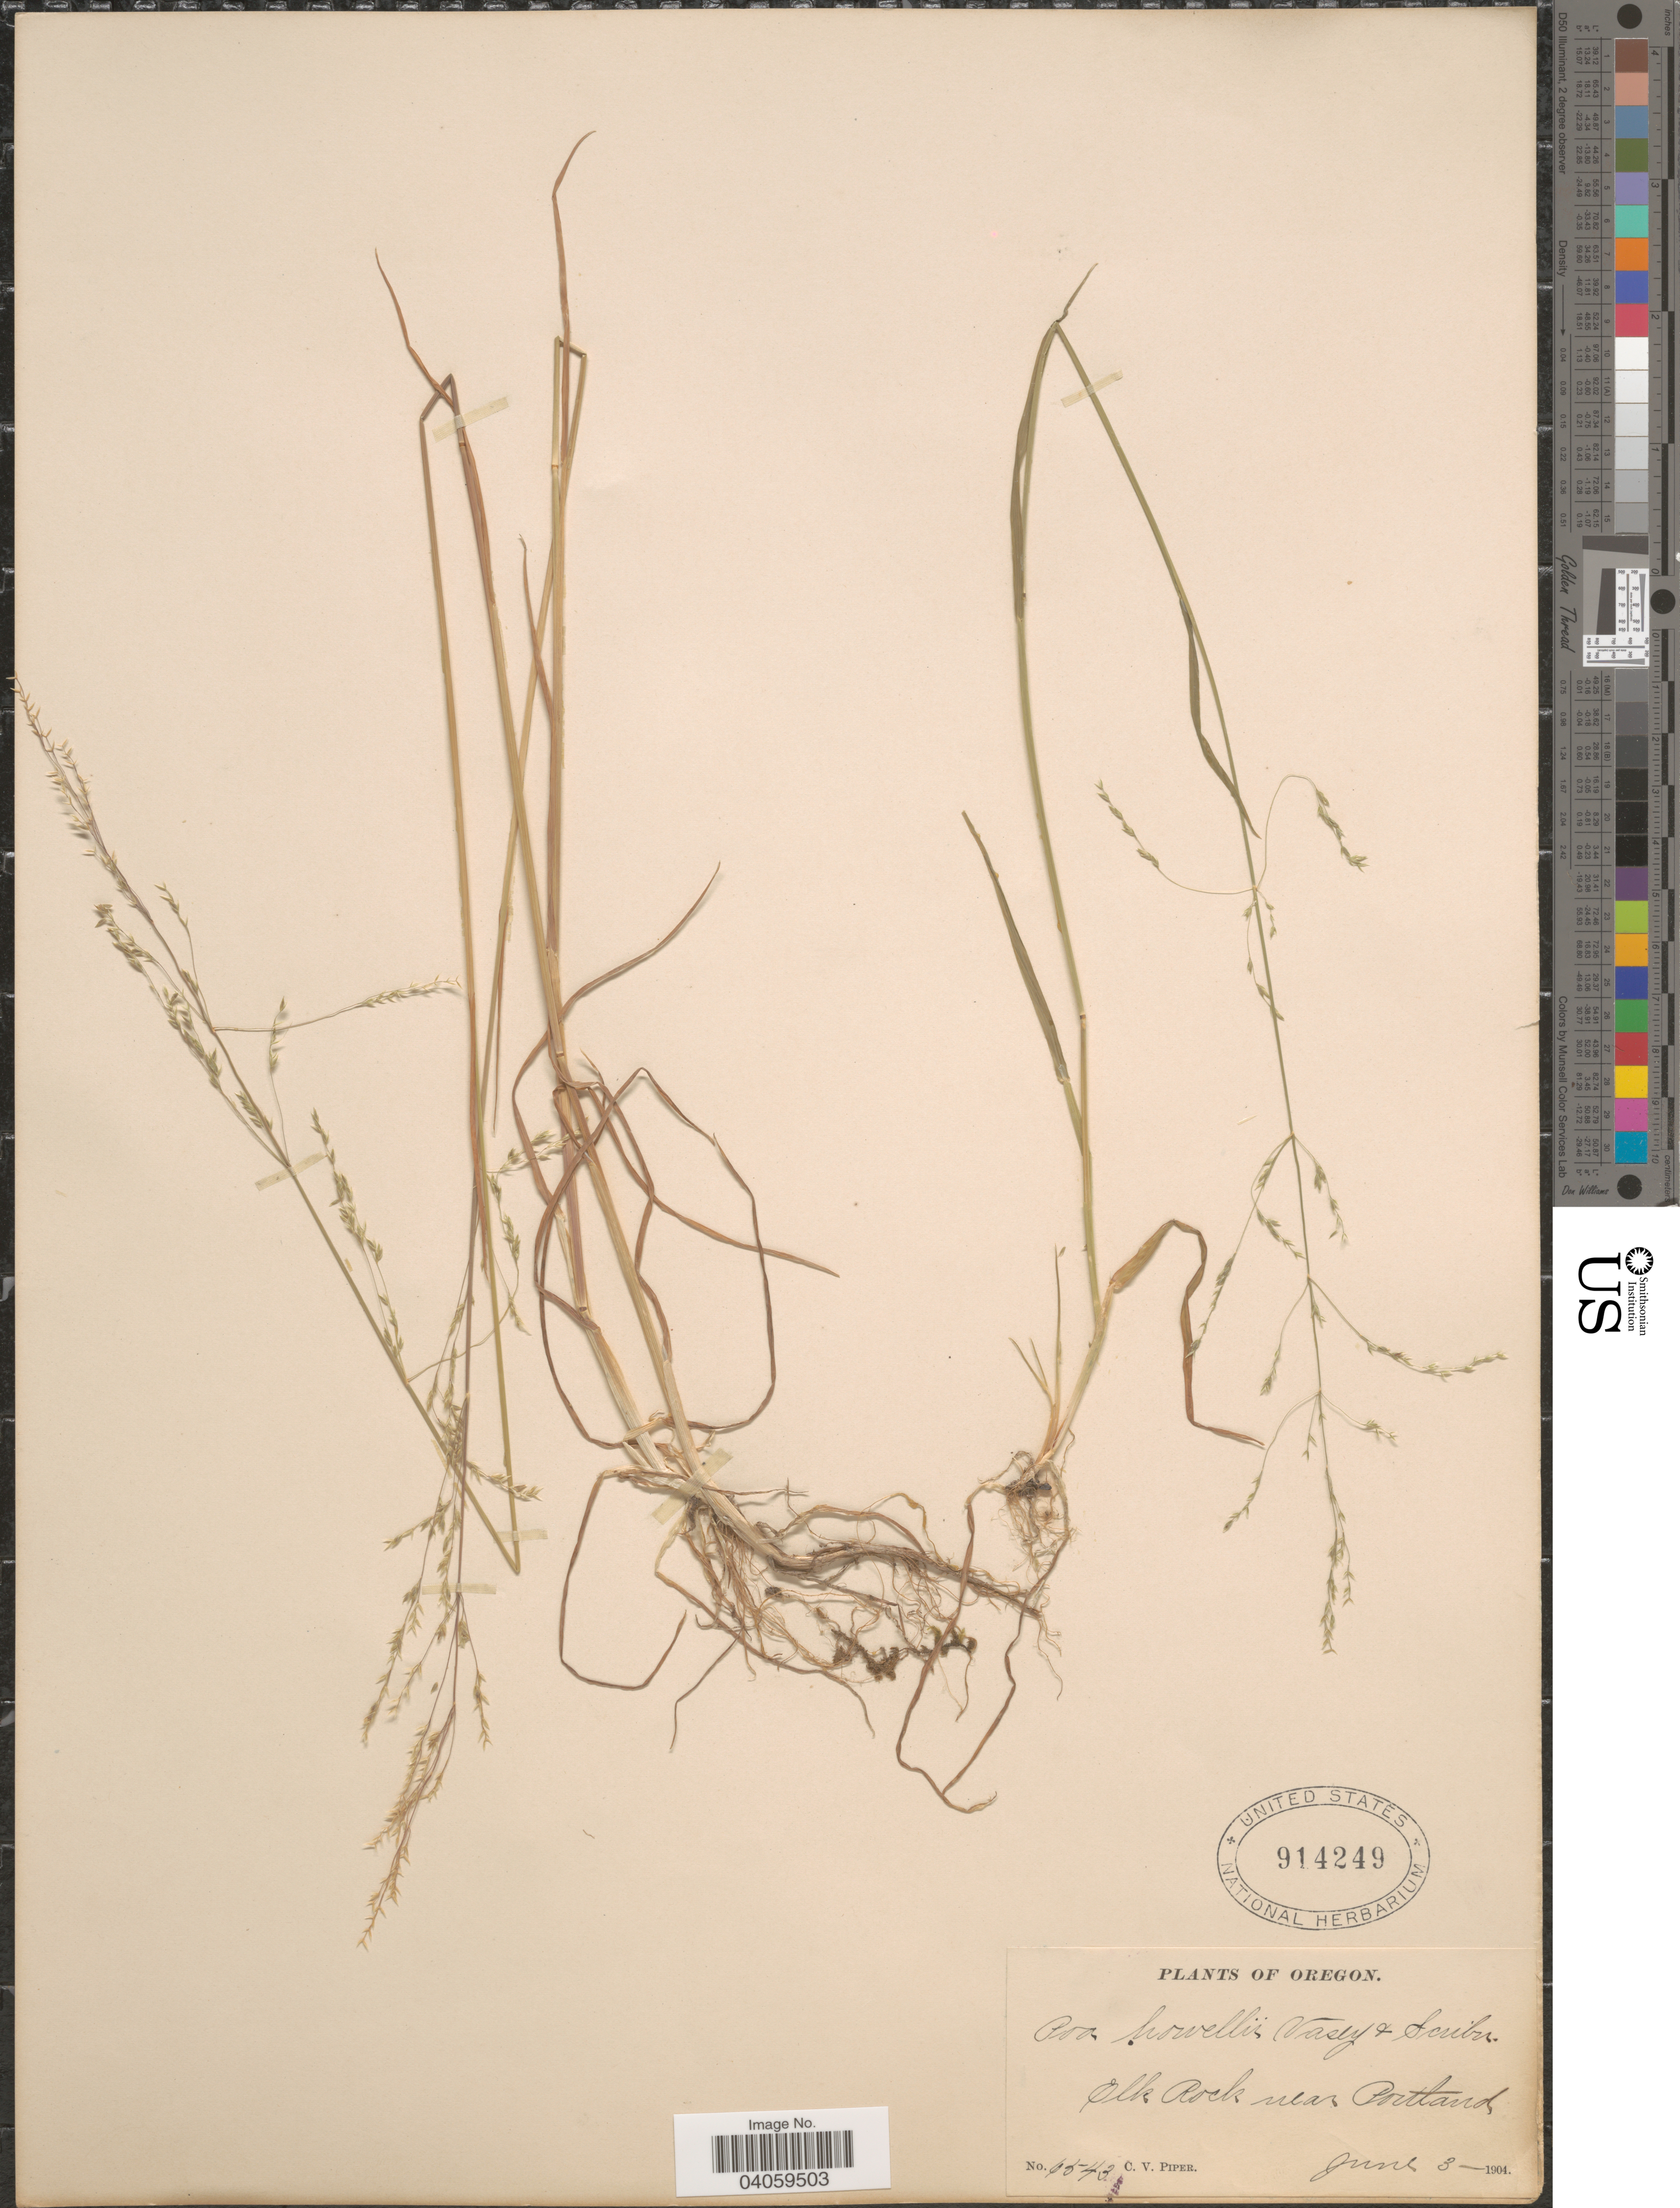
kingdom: Plantae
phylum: Tracheophyta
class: Liliopsida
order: Poales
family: Poaceae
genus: Poa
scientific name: Poa howellii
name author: Vasey & Scribn.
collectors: C. V. Piper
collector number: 6543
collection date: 1904-06-03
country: United States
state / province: Oregon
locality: Elk Rock near Portland.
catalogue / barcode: US 914249